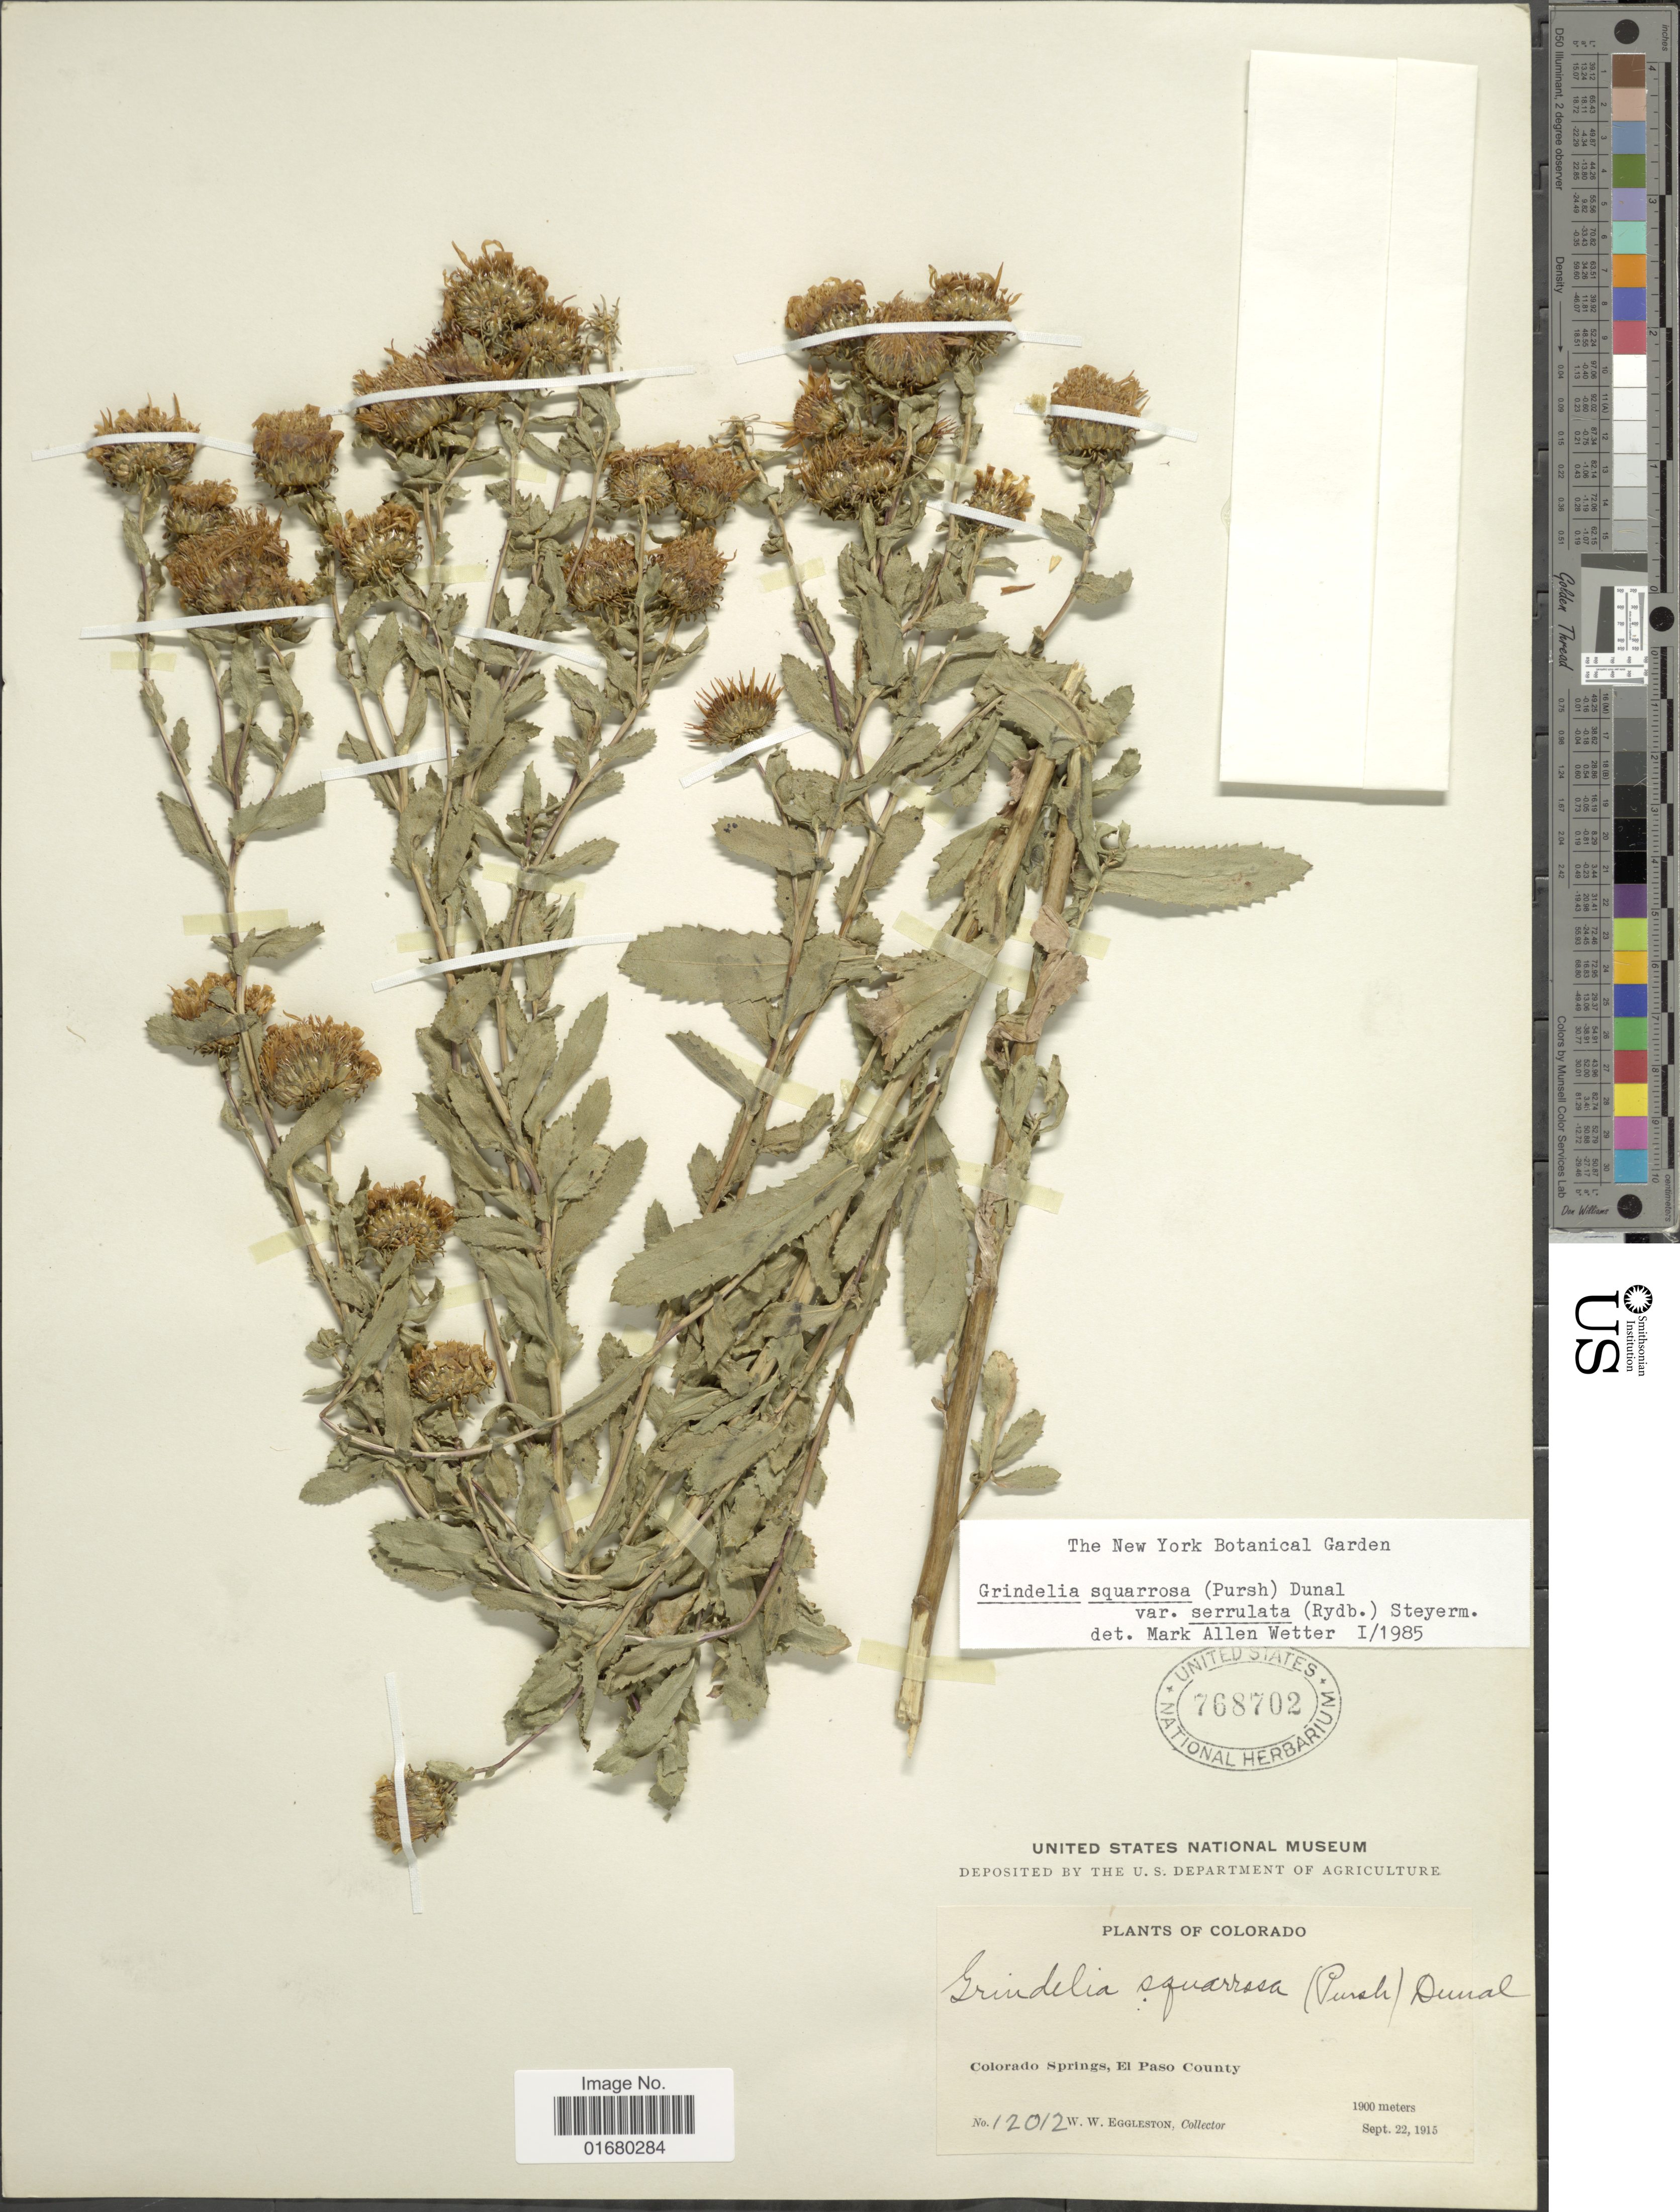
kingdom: Plantae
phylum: Tracheophyta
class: Magnoliopsida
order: Asterales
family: Asteraceae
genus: Grindelia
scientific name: Grindelia squarrosa var. serrulata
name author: (Rydb.) Steyerm.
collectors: W. W. Eggleston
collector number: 12012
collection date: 1915-09-22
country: United States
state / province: Colorado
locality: Colorado Springs, El Paso County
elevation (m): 1900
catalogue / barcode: US 768702